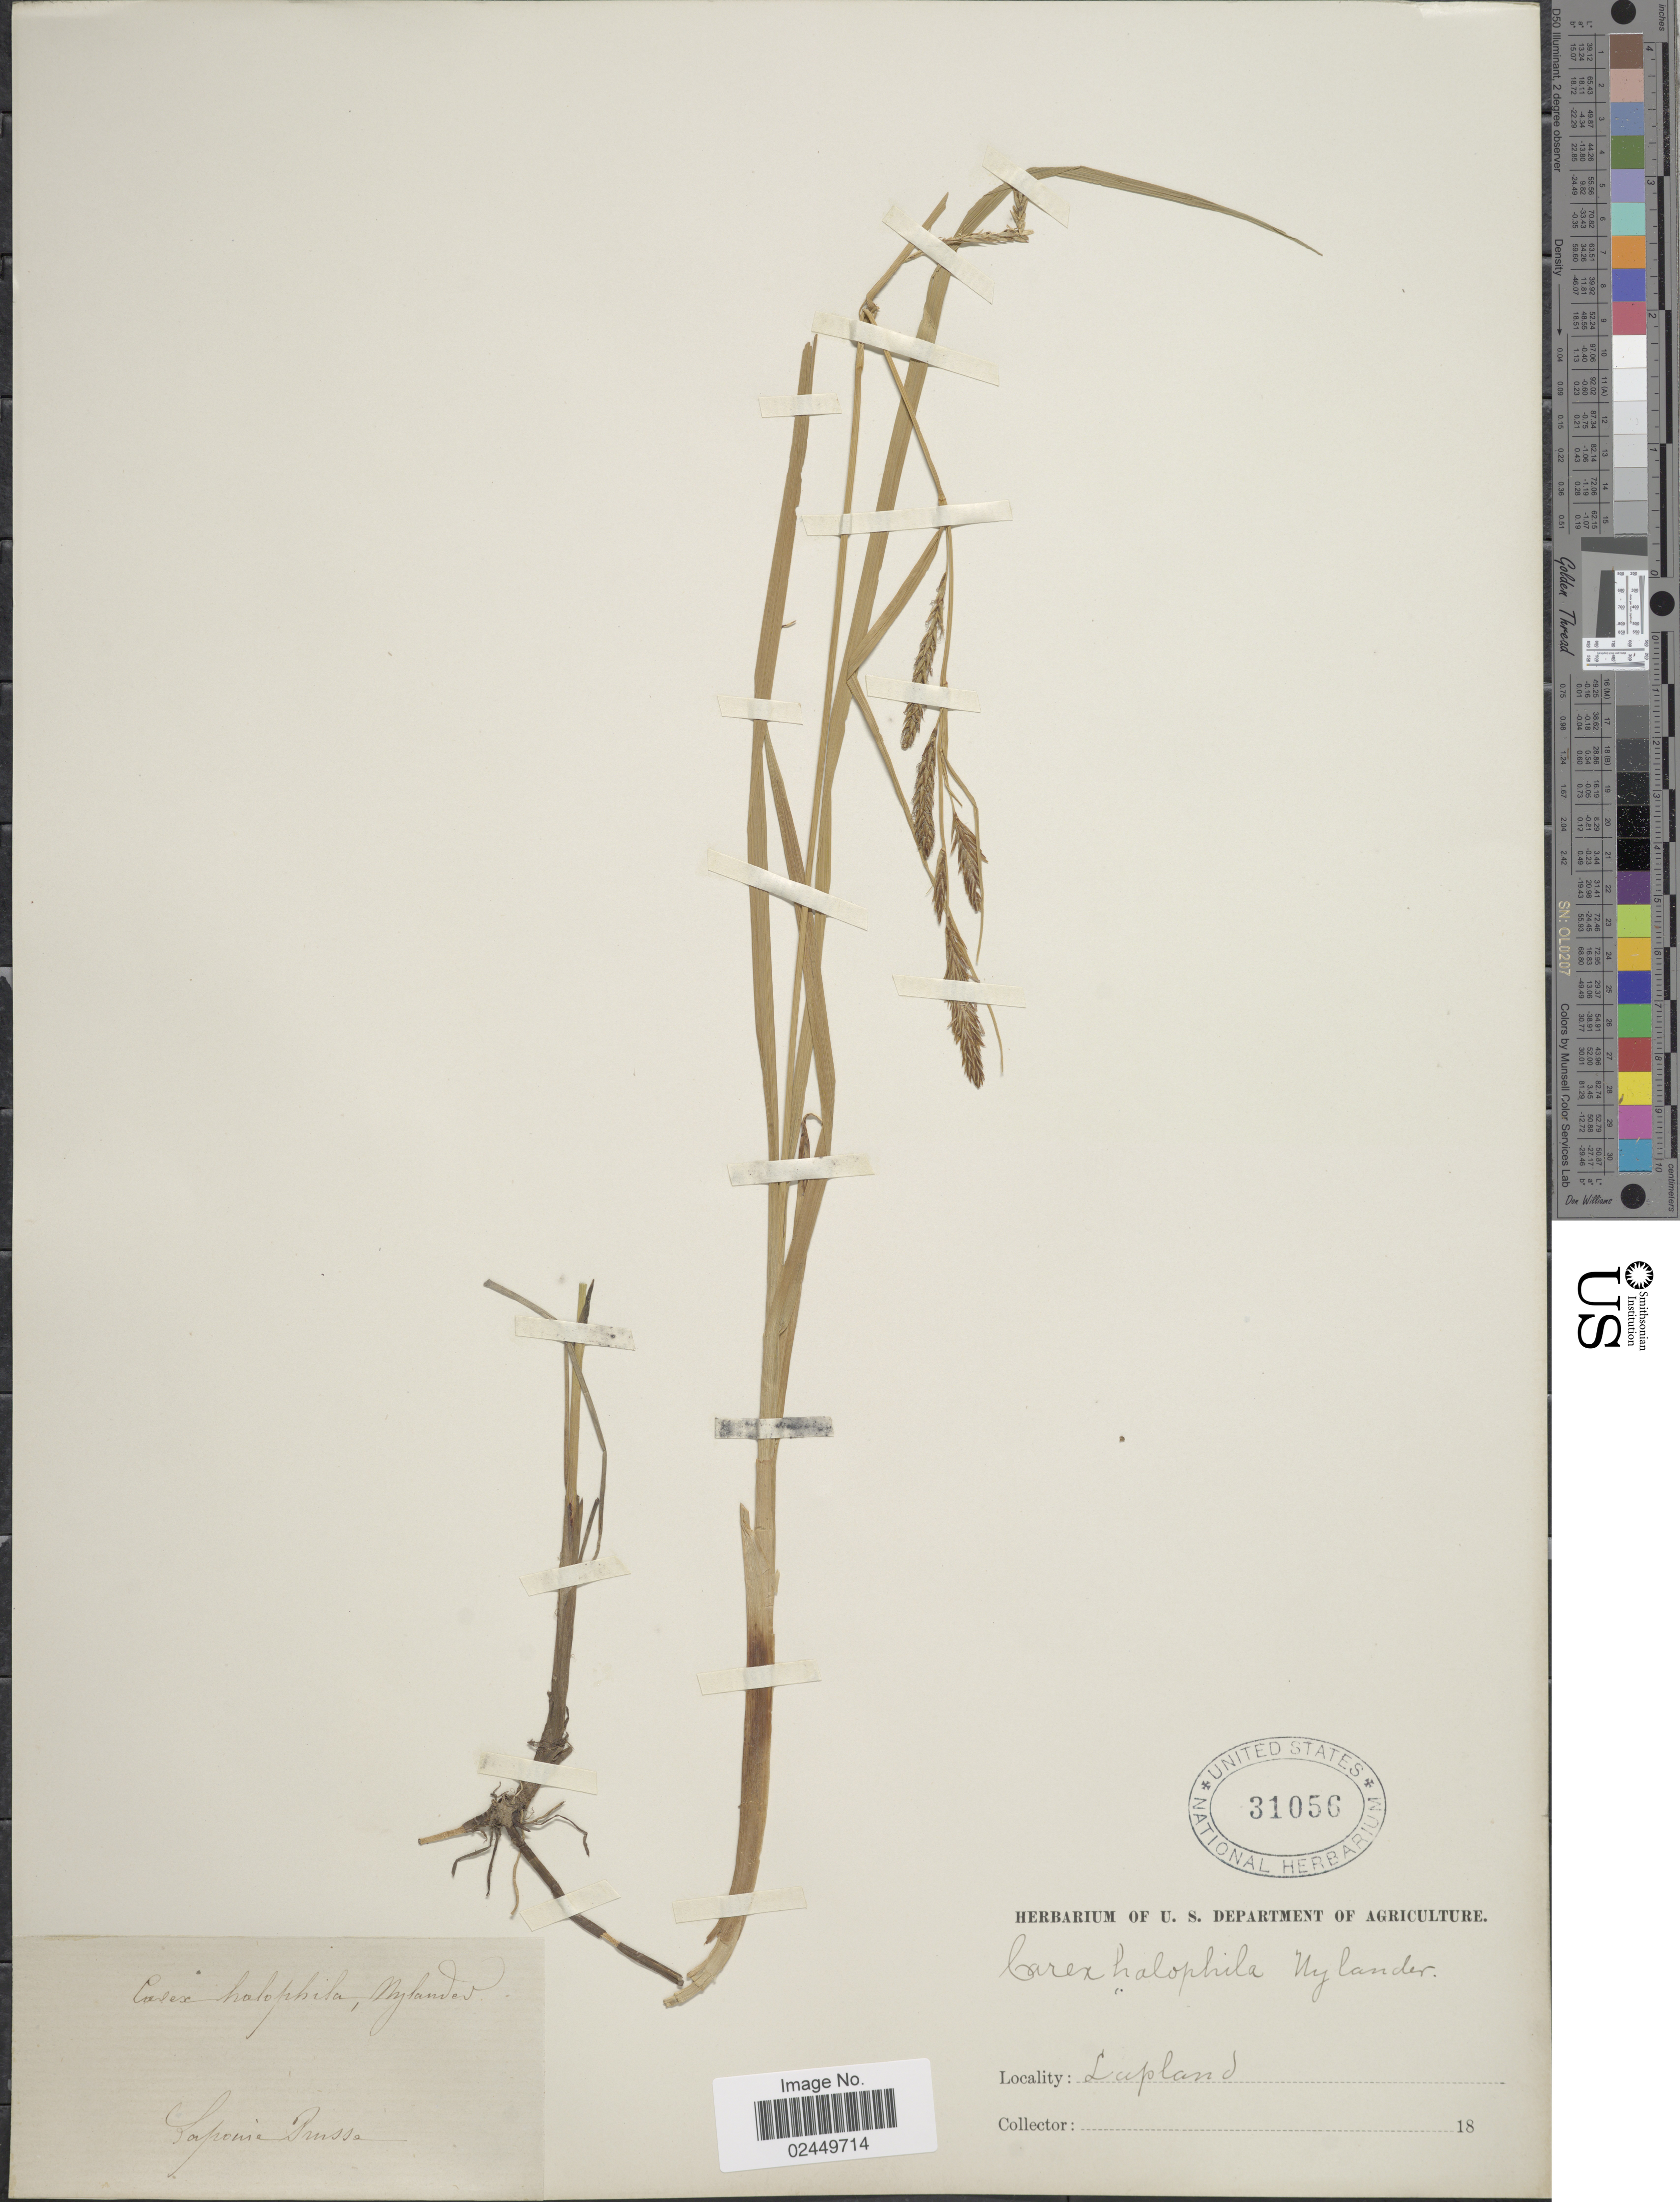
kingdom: Plantae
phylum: Tracheophyta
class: Liliopsida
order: Poales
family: Cyperaceae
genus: Carex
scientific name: Carex x halophila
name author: F. Nyl.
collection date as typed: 18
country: Finland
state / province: Lappi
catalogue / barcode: US 31056